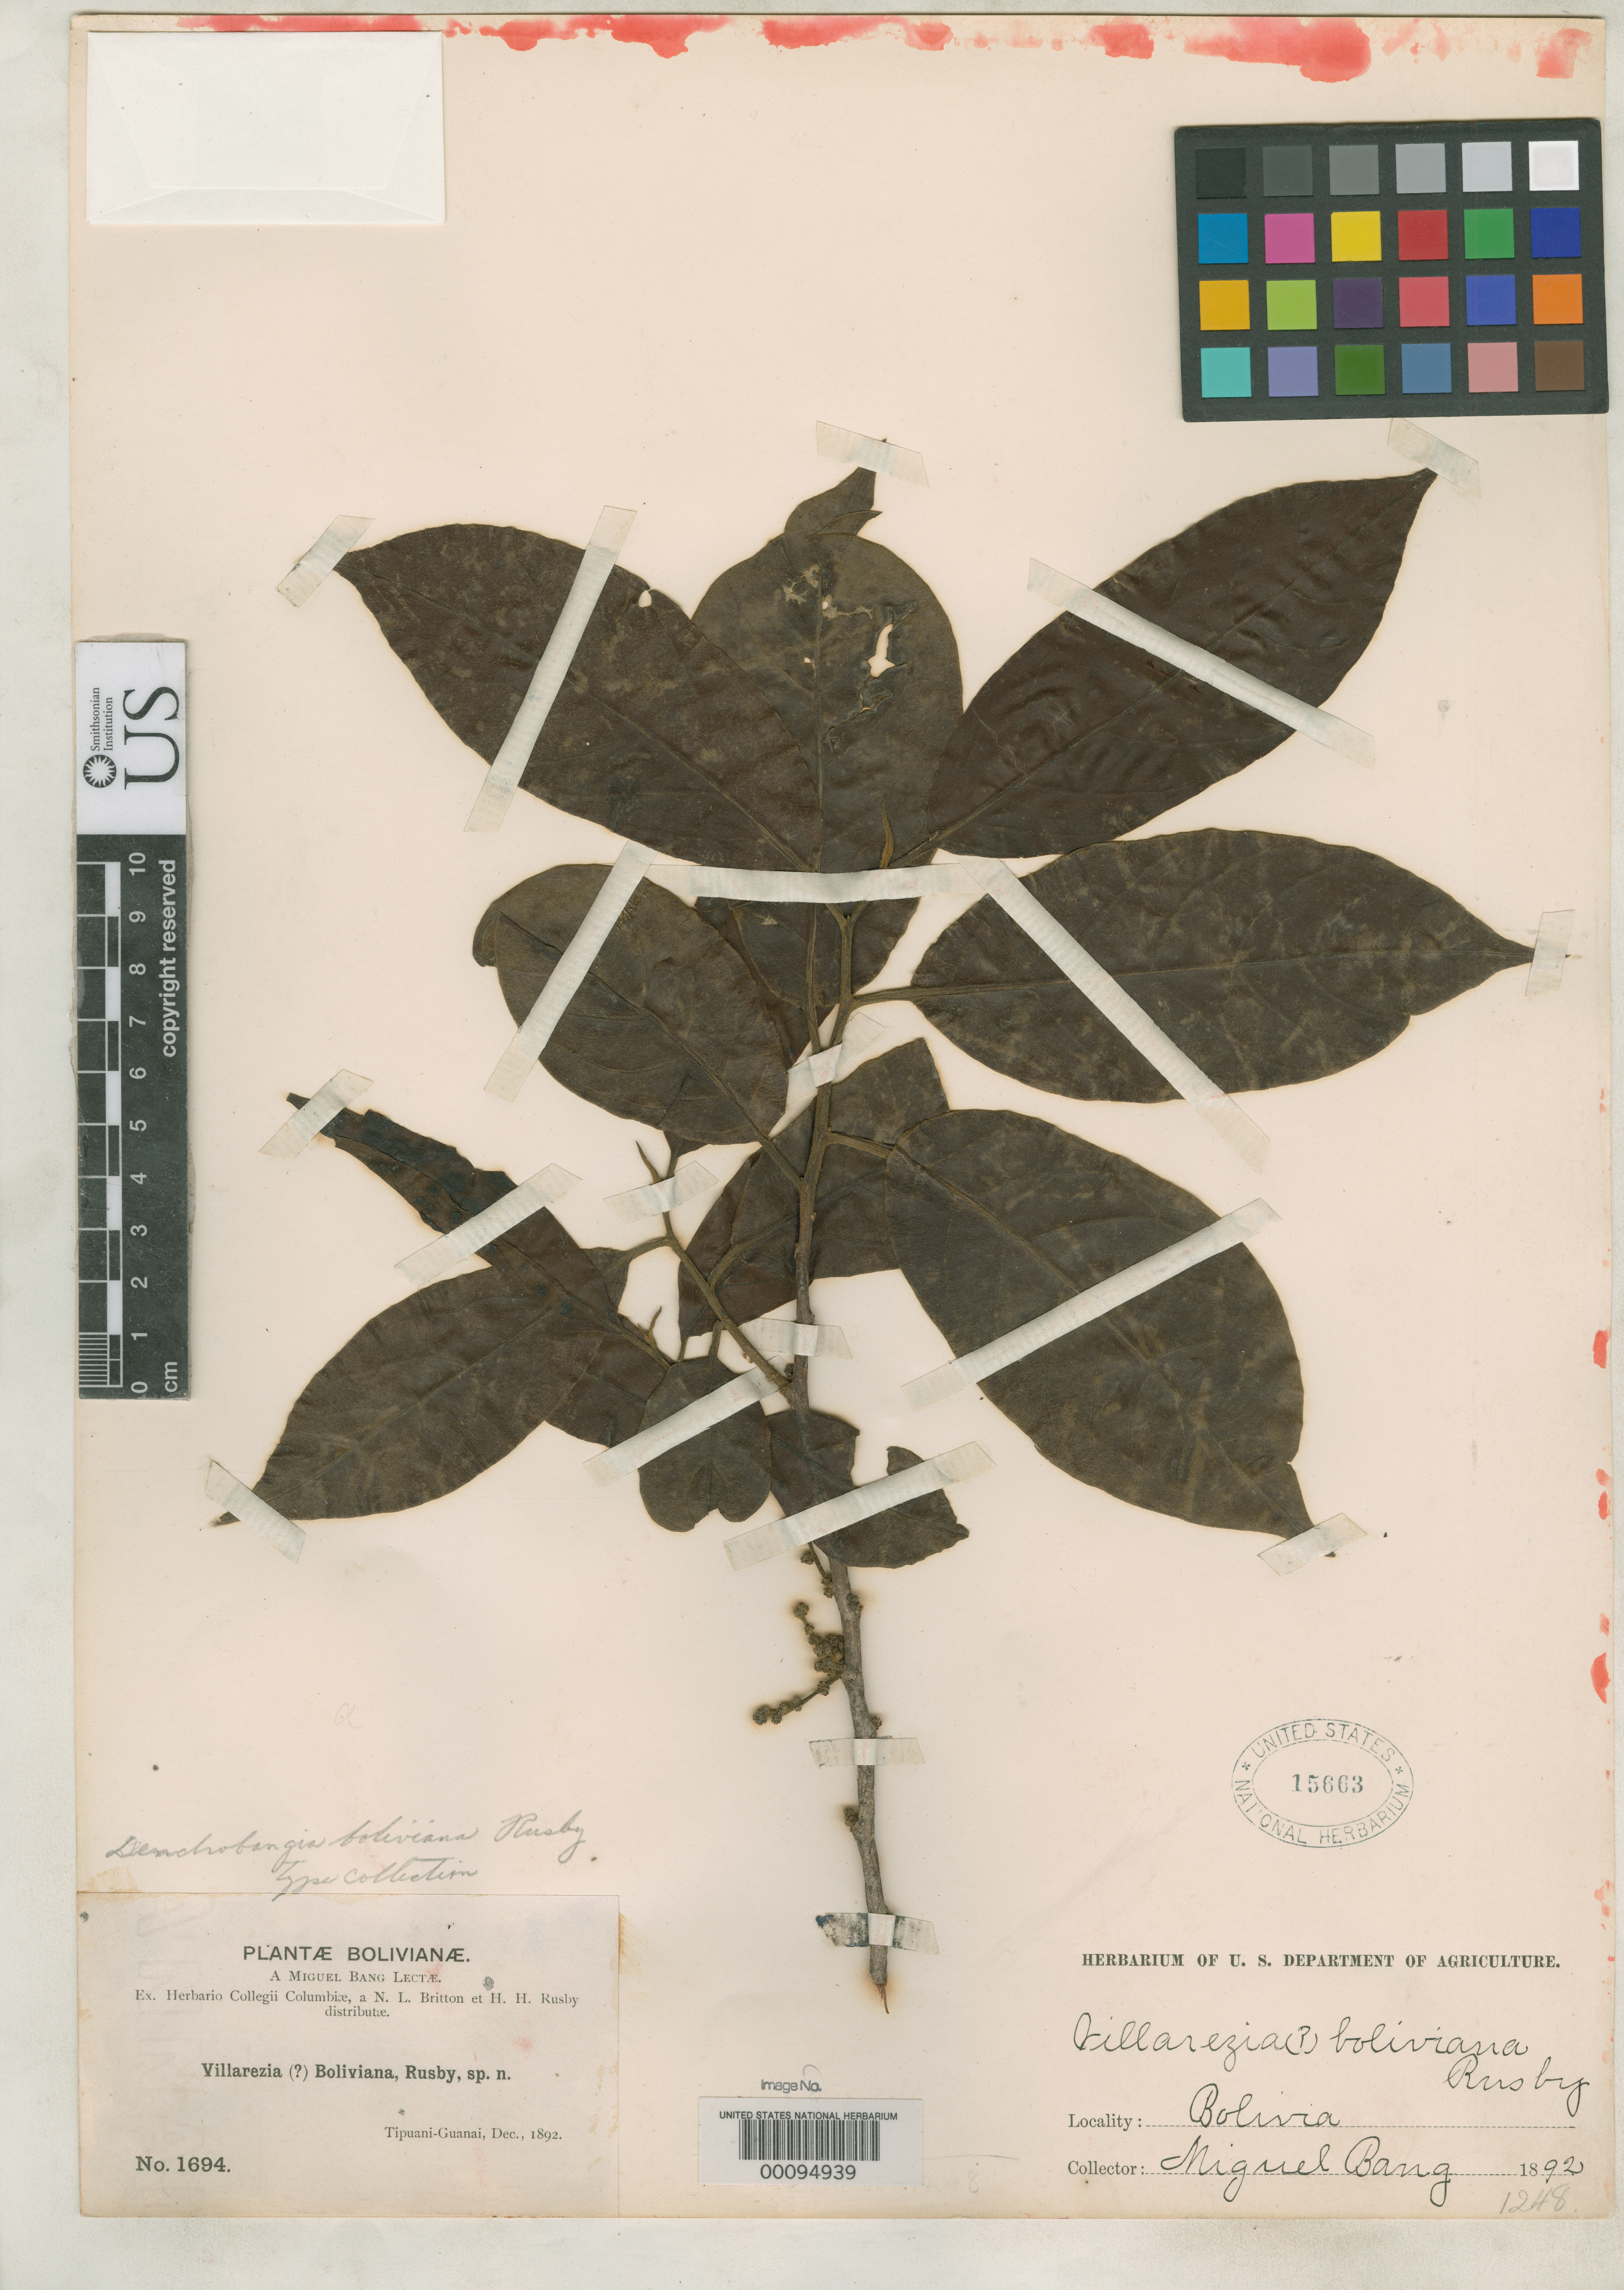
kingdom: Plantae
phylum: Tracheophyta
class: Magnoliopsida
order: Metteniusales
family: Metteniusaceae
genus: Dendrobangia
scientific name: Dendrobangia boliviana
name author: Rusby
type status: Isotype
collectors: M. Bang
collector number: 1694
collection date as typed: Dec 1892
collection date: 1892-12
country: Bolivia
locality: Tipuani - Guanai.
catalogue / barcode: US 15663